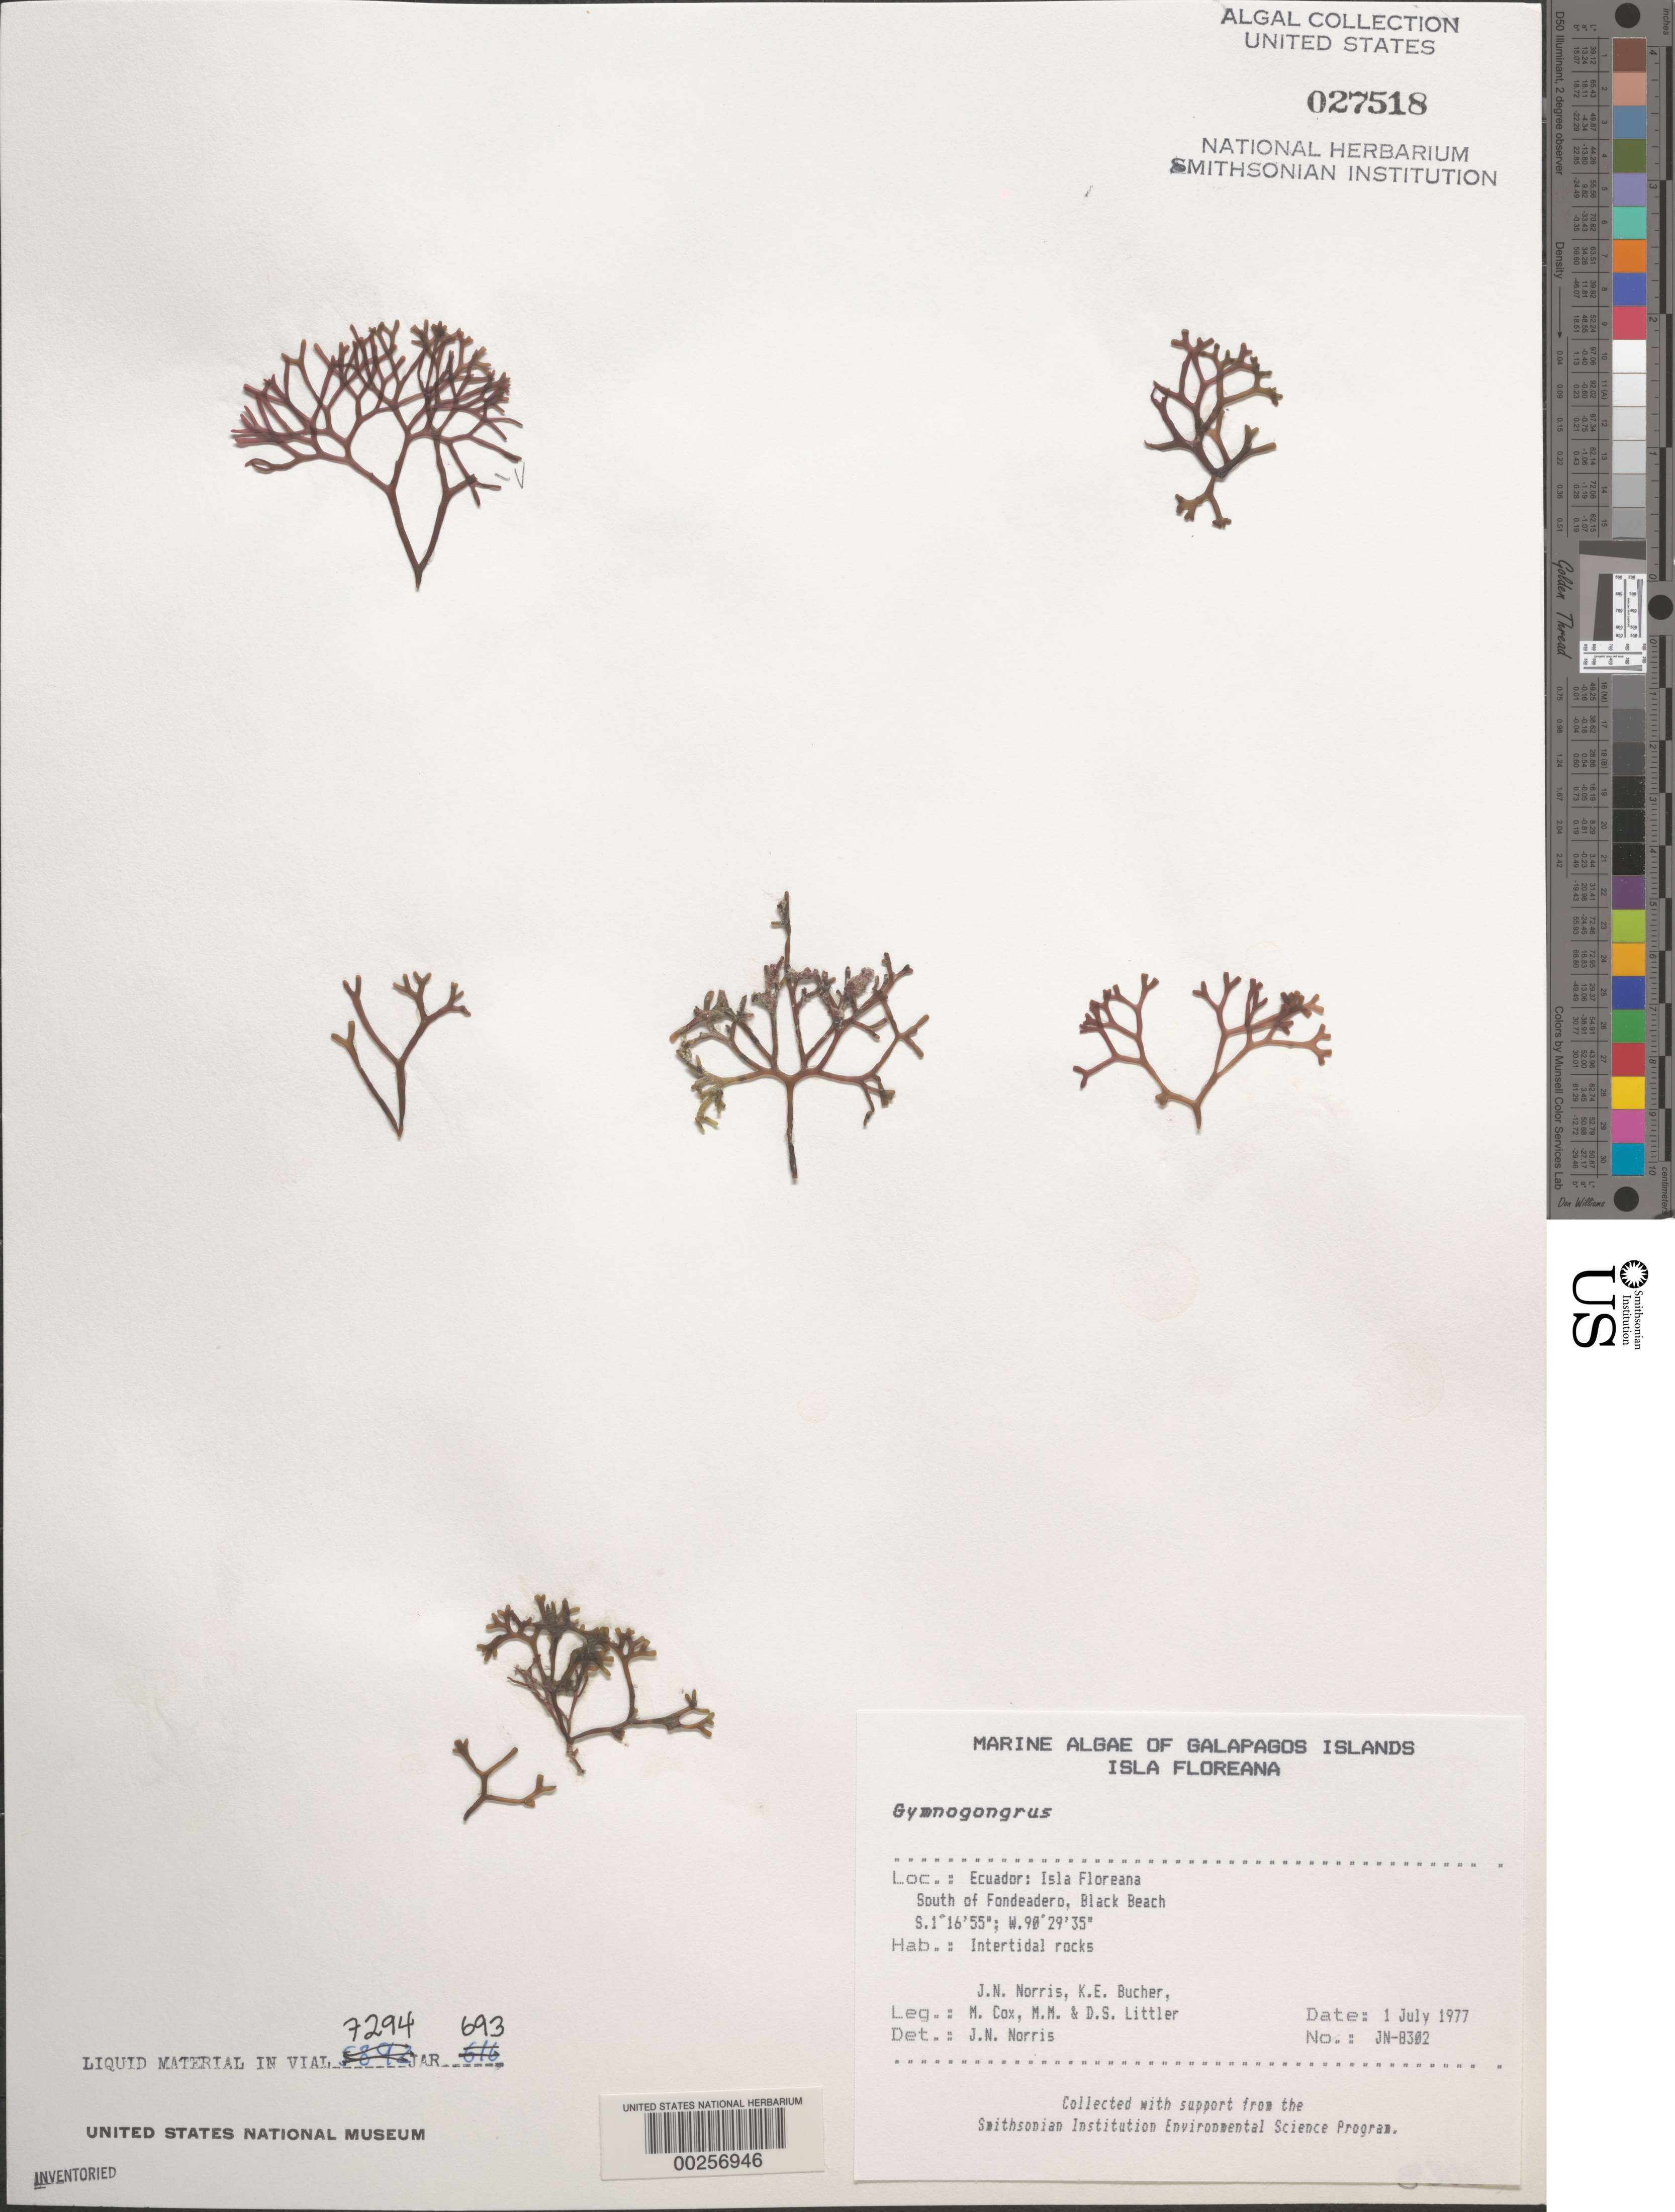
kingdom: Plantae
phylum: Rhodophyta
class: Florideophyceae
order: Gigartinales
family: Phyllophoraceae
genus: Gymnogongrus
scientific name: Gymnogongrus sp.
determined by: Norris, James N.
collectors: J. N. Norris, K. E. Bucher, M. Cox, M. M. Littler & D. S. Littler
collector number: JN-8302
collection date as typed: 01 Jul 1977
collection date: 1977-07-01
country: Ecuador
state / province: Colón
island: Floreana [Charles, Santa Maria]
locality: Black Beach south of Fondeadero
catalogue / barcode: US 27518